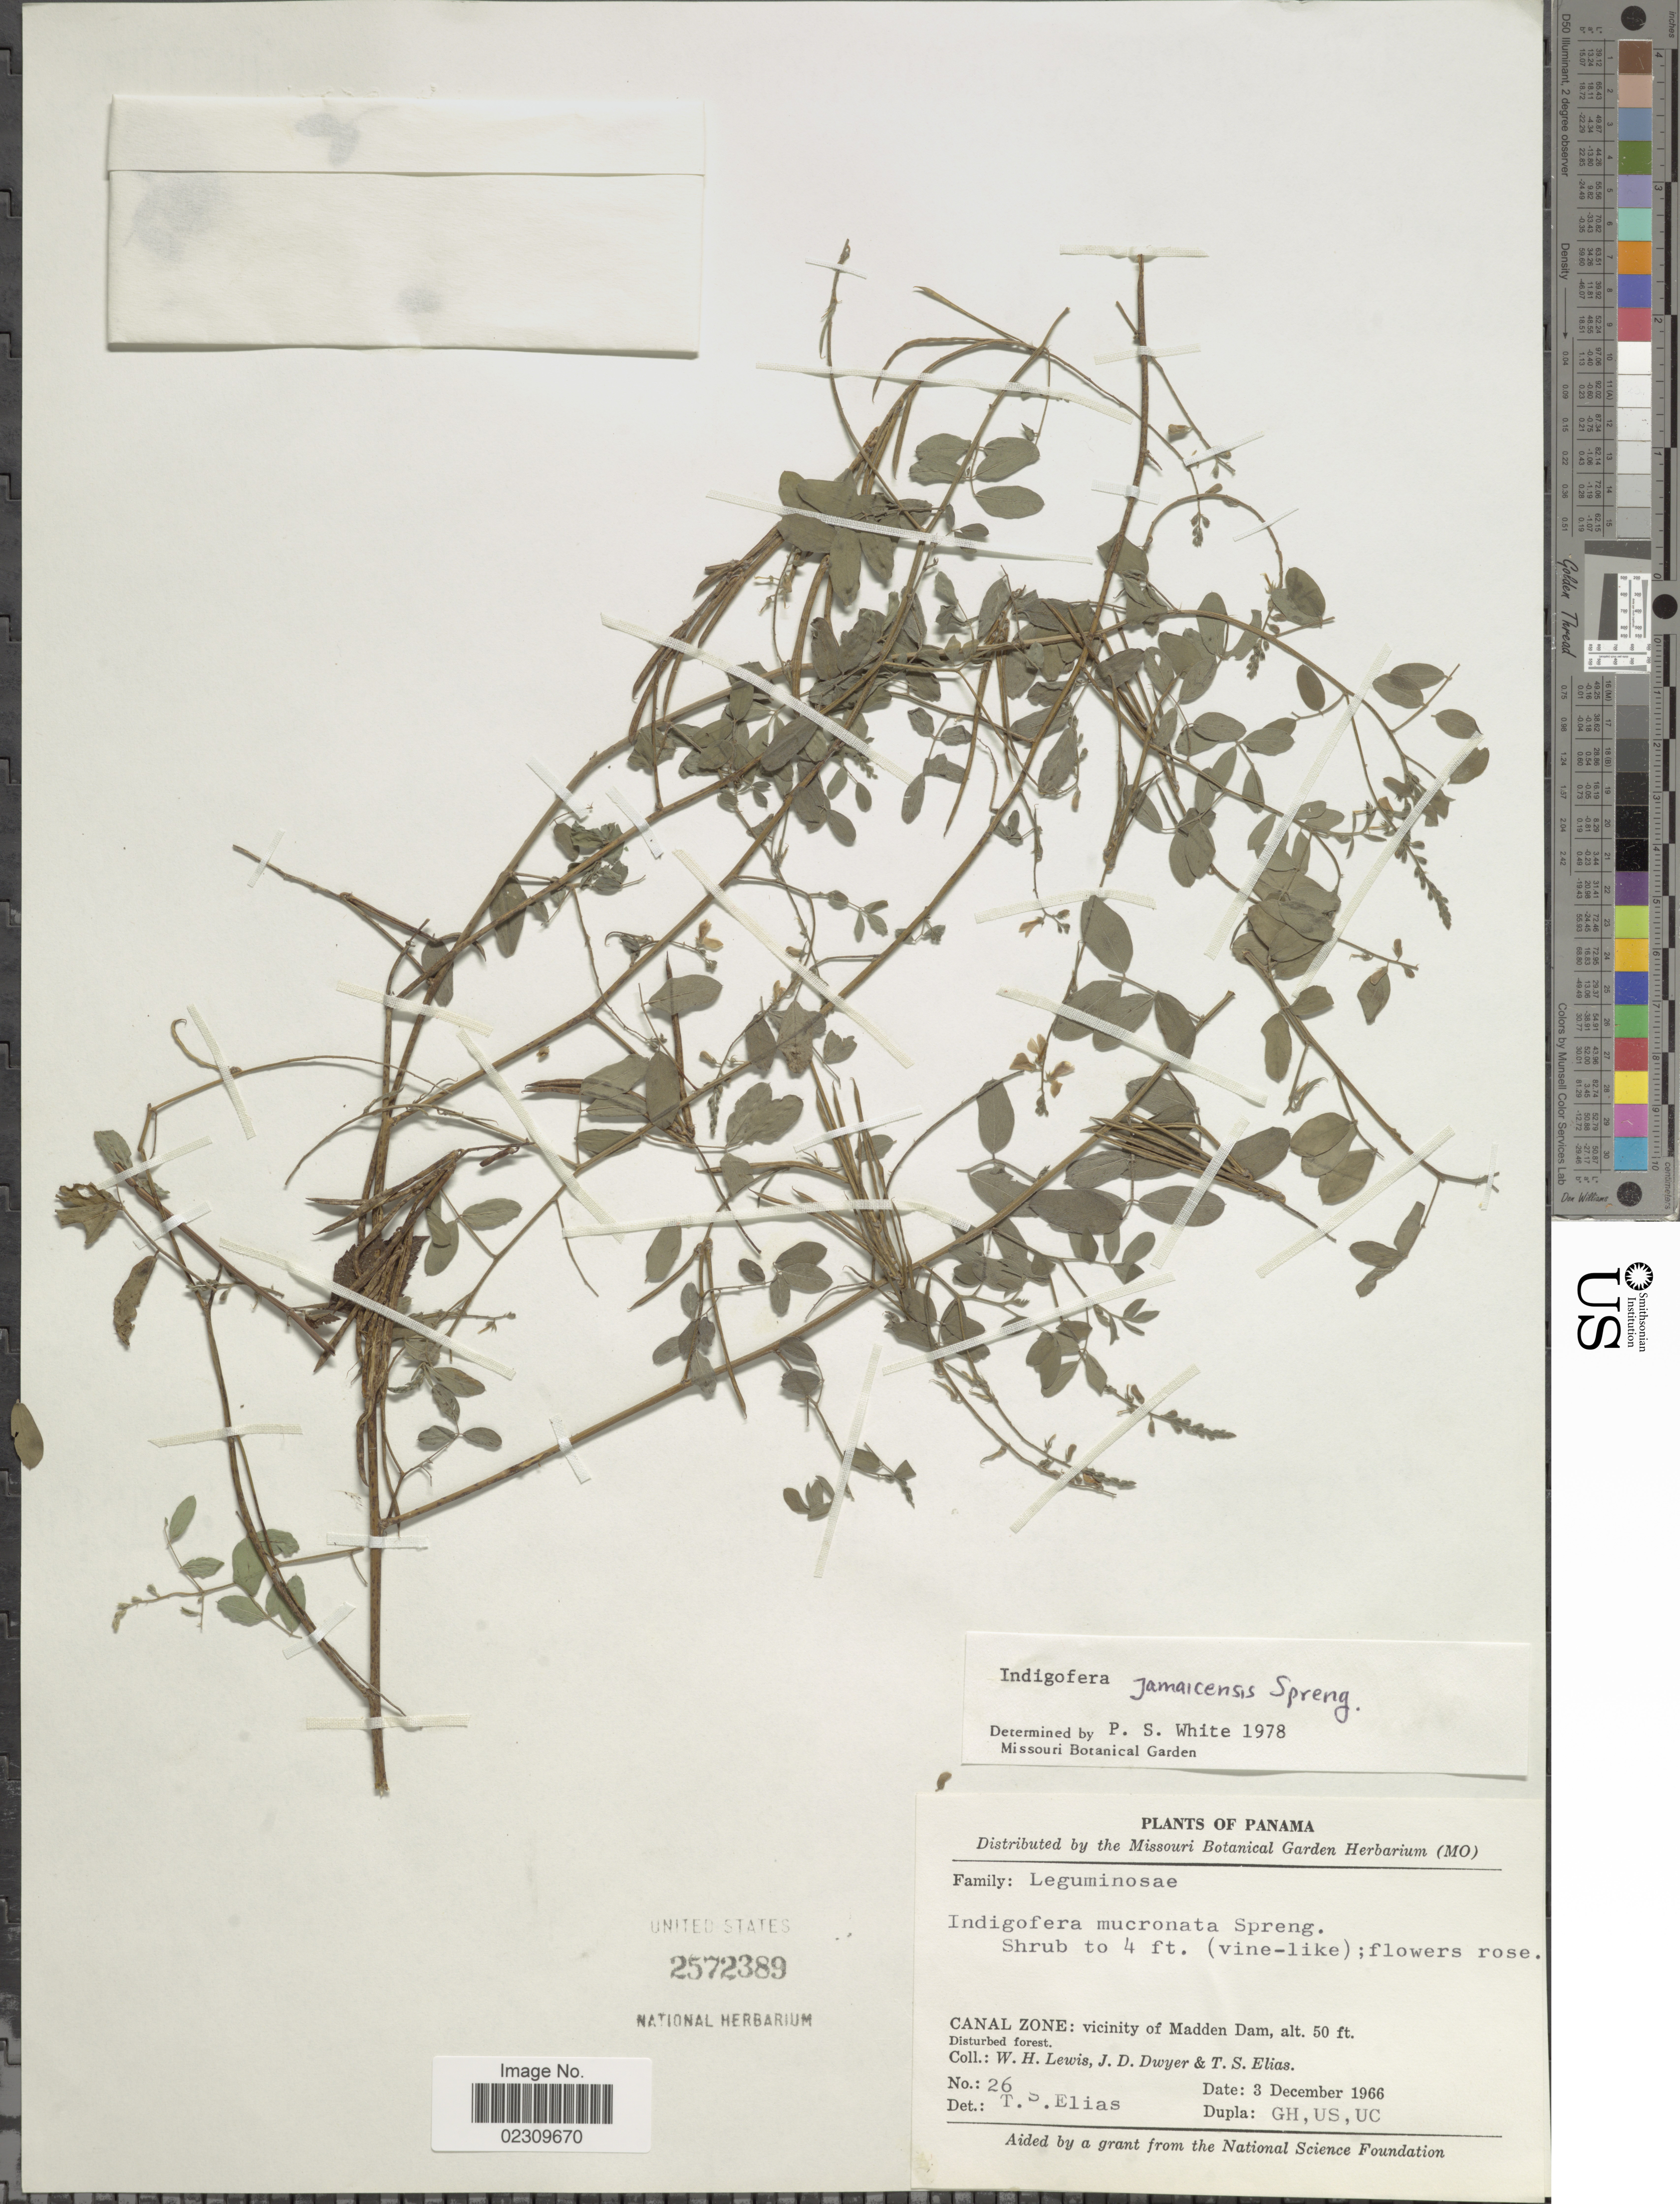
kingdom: Plantae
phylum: Tracheophyta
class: Magnoliopsida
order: Fabales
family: Fabaceae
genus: Indigofera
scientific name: Indigofera jamaicensis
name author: Spreng.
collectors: W. H. Lewis, J. D. Dwyer & T. S. Elias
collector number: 26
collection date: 1966-12-03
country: Panama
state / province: Colón / Panamá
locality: Canal Zone: vicinity of Madden Dam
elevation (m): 15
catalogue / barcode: US 2572389